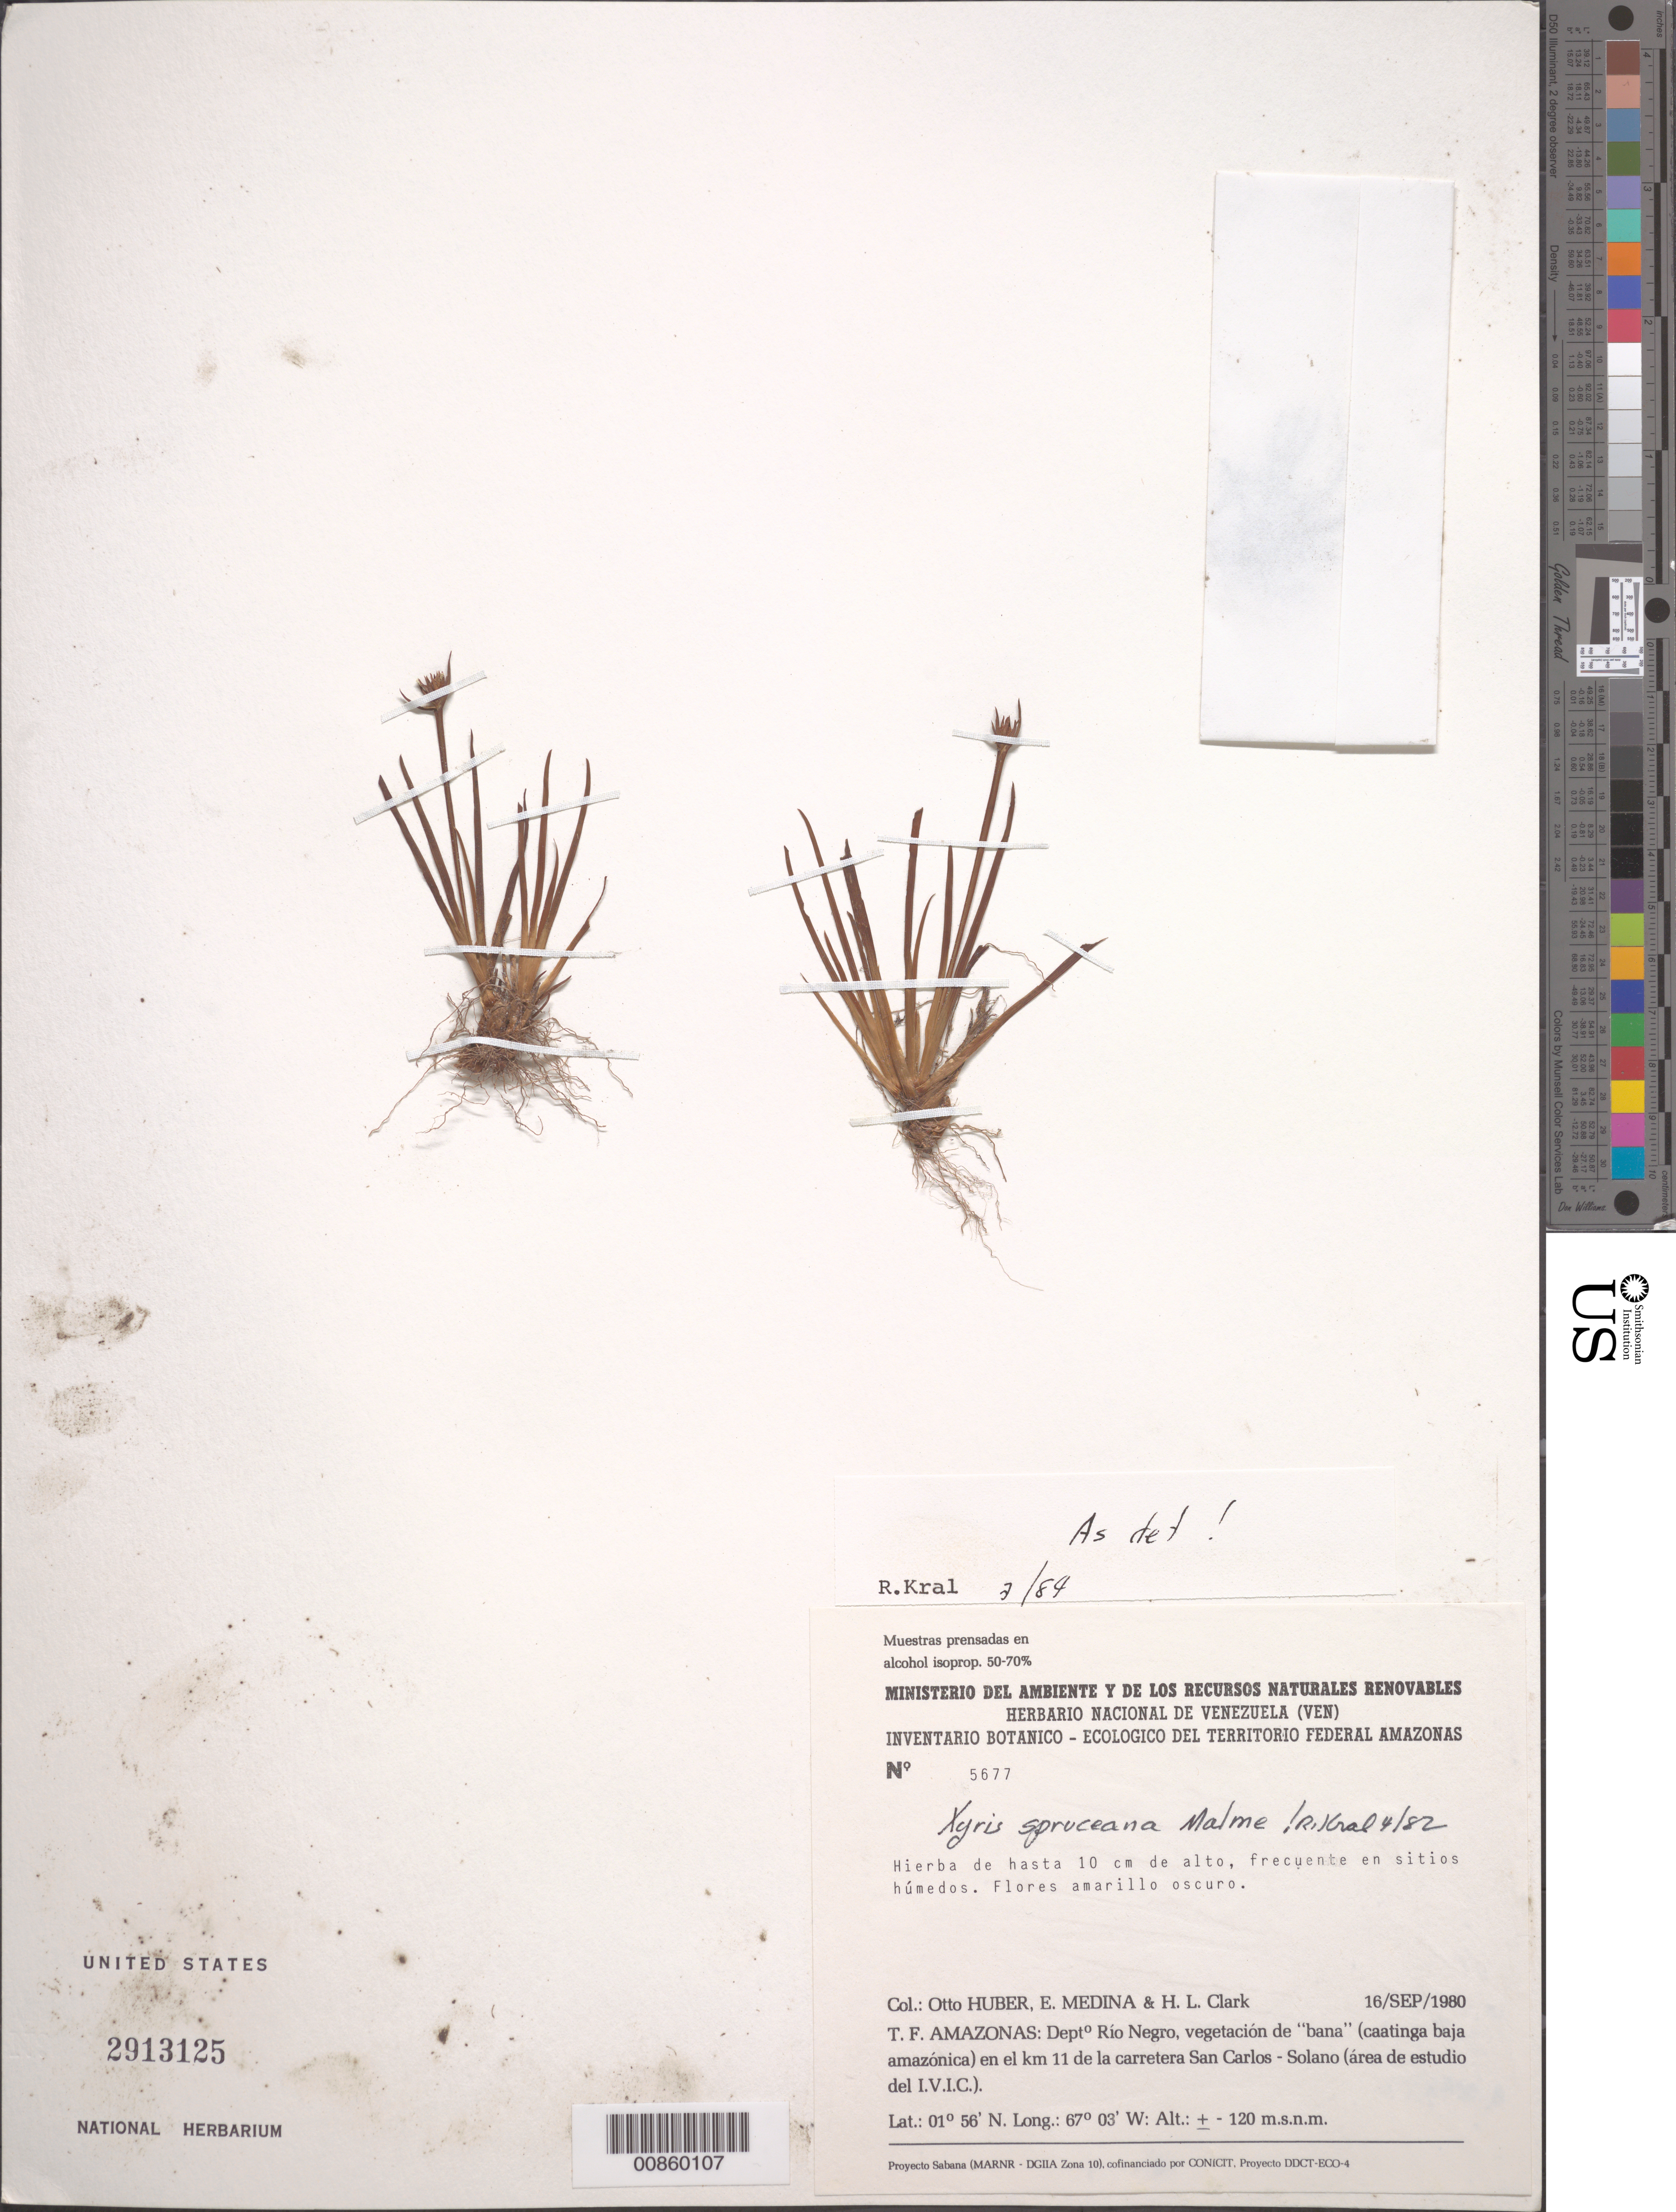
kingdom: Plantae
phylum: Tracheophyta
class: Liliopsida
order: Poales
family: Xyridaceae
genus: Xyris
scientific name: Xyris spruceana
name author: Malme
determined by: Kral, Robert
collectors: O. Huber, E. Medina & H. L. Clark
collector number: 5677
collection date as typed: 16-Sep-80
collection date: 1980-09-16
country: Venezuela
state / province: Amazonas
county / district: Río Negro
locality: San Carlos-Solano, km 11 de la carretera (área de estudio del I.V.I.C.)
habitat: Vegetación de "bana" (caatinga baja amazónica); sitios húmedos.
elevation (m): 120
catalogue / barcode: US 2913125